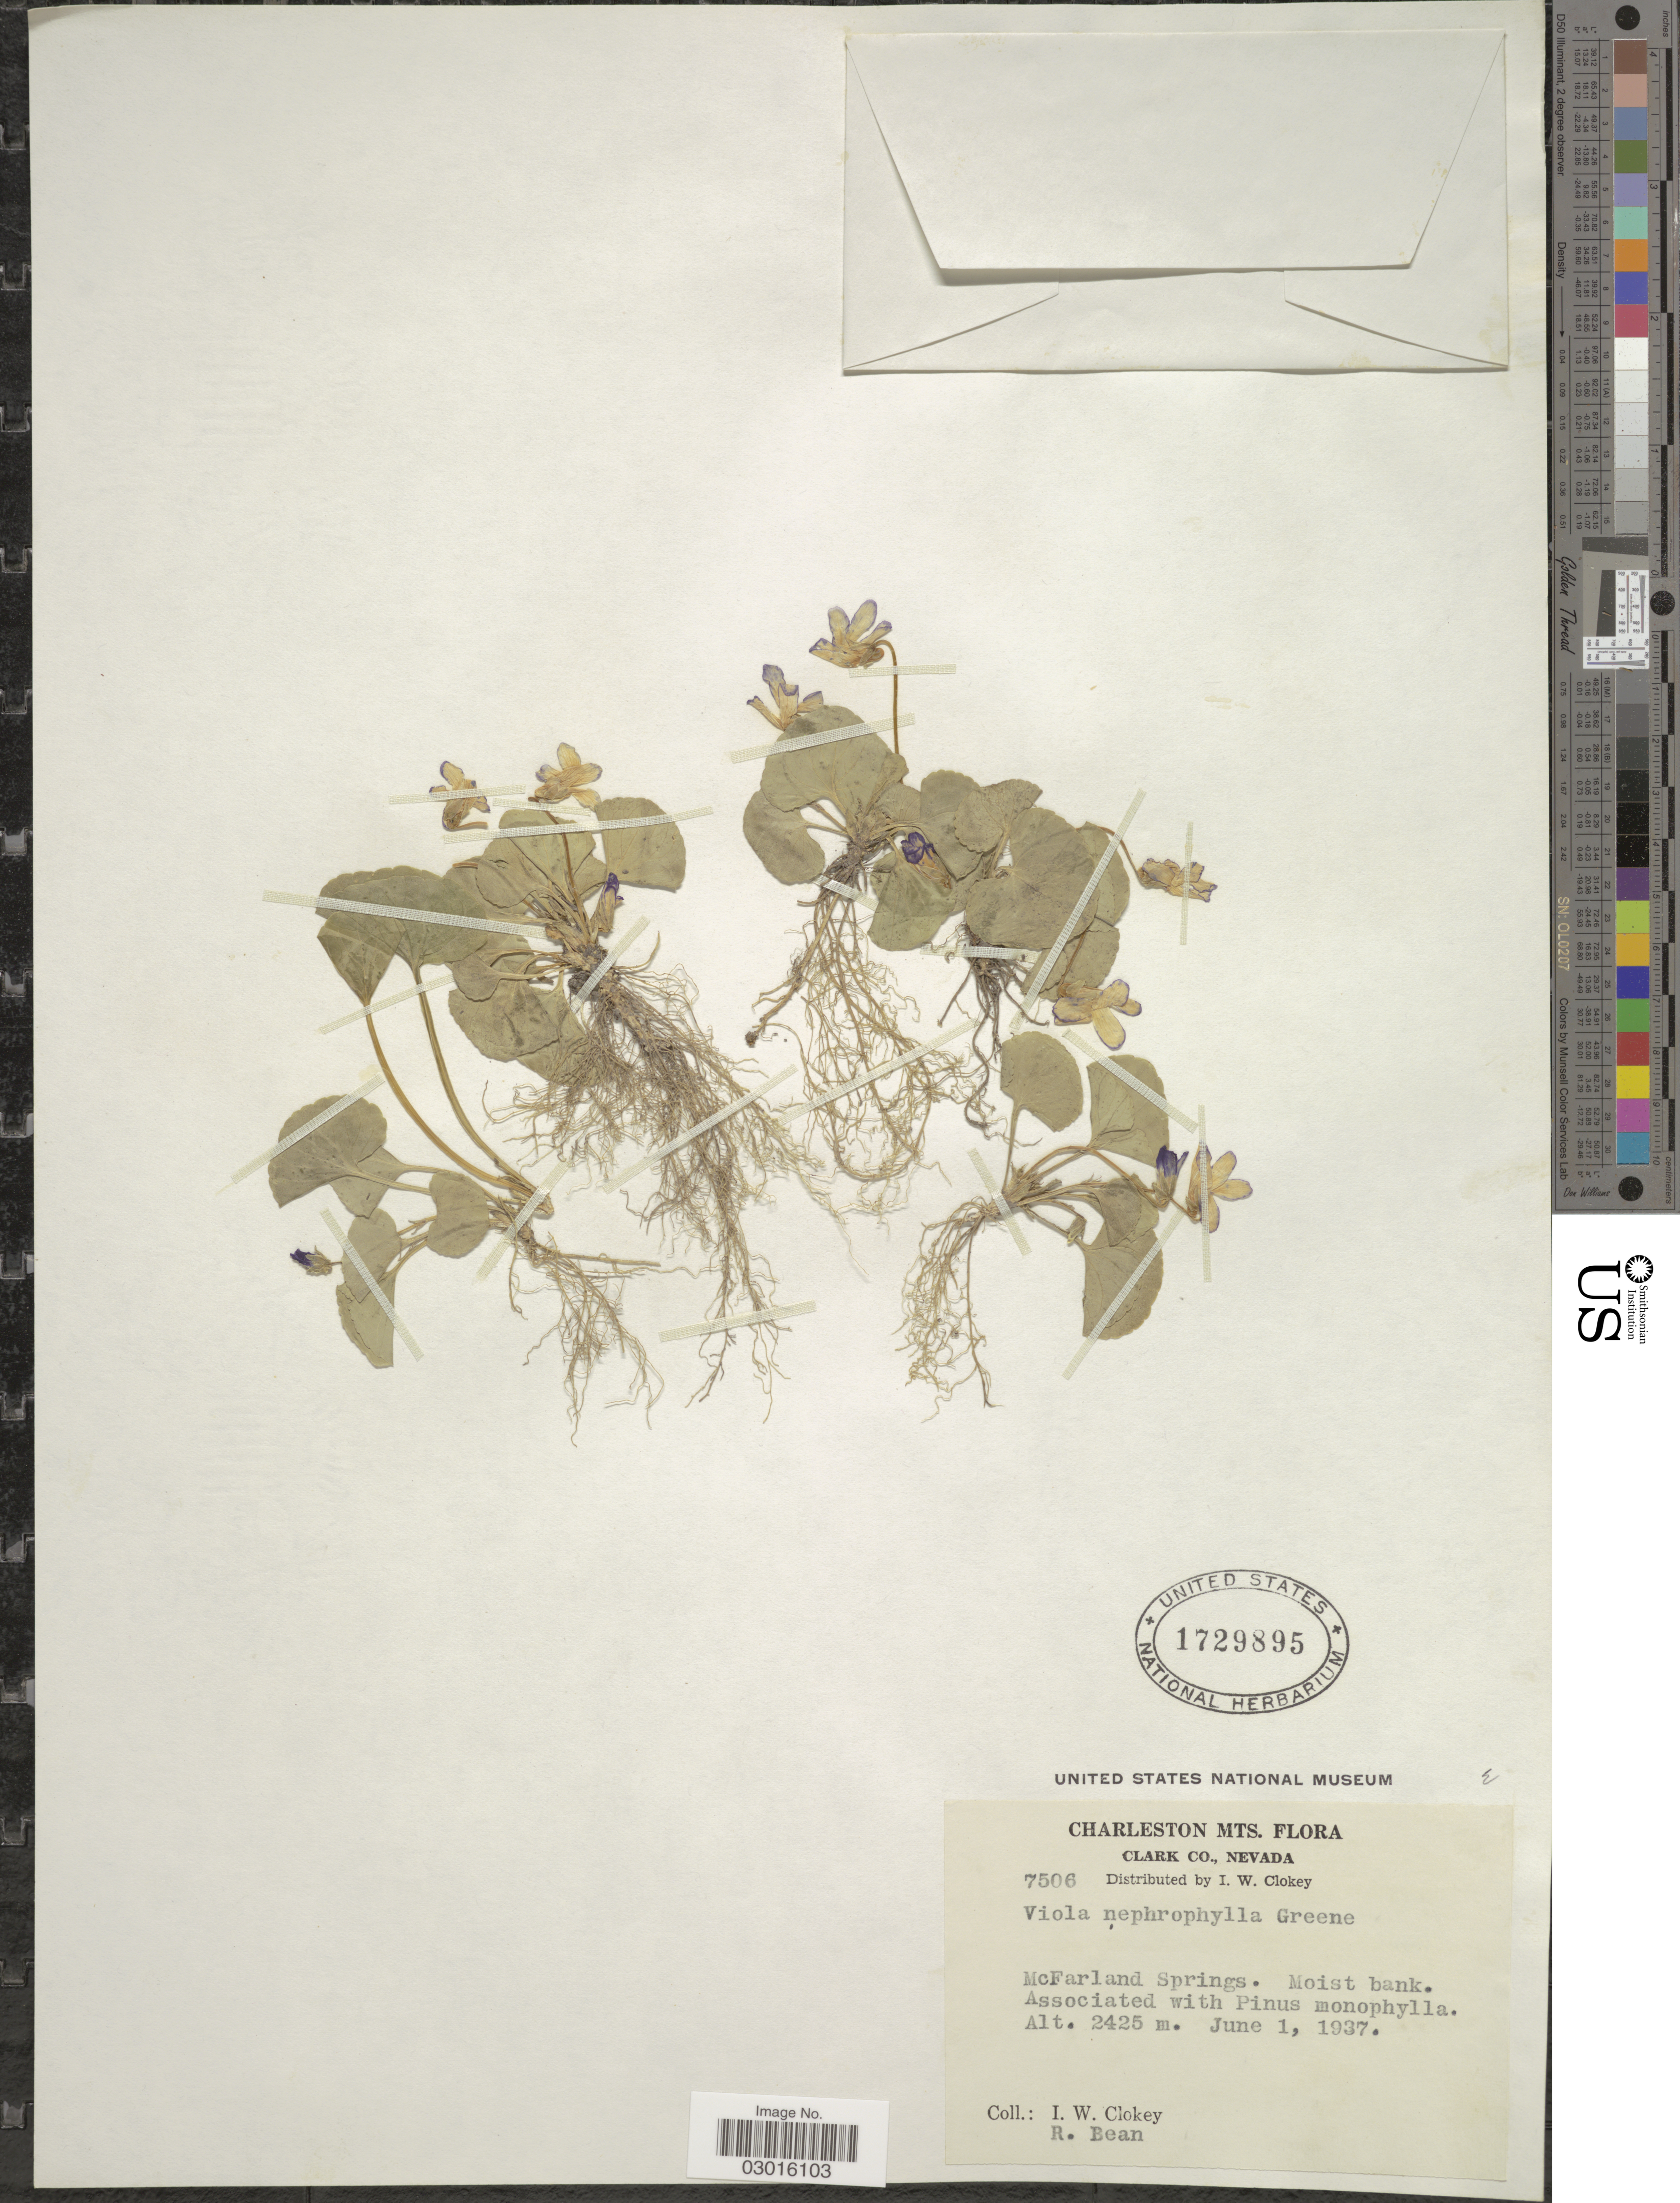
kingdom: Plantae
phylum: Tracheophyta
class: Magnoliopsida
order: Malpighiales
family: Violaceae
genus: Viola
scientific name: Viola nephrophylla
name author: Greene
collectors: I. W. Clokey & R. Bean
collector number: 7506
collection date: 1937-06-01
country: United States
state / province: Nevada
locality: Charleston Mts., Clark Co., McFarland Springs.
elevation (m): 2425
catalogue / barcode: US 1729895